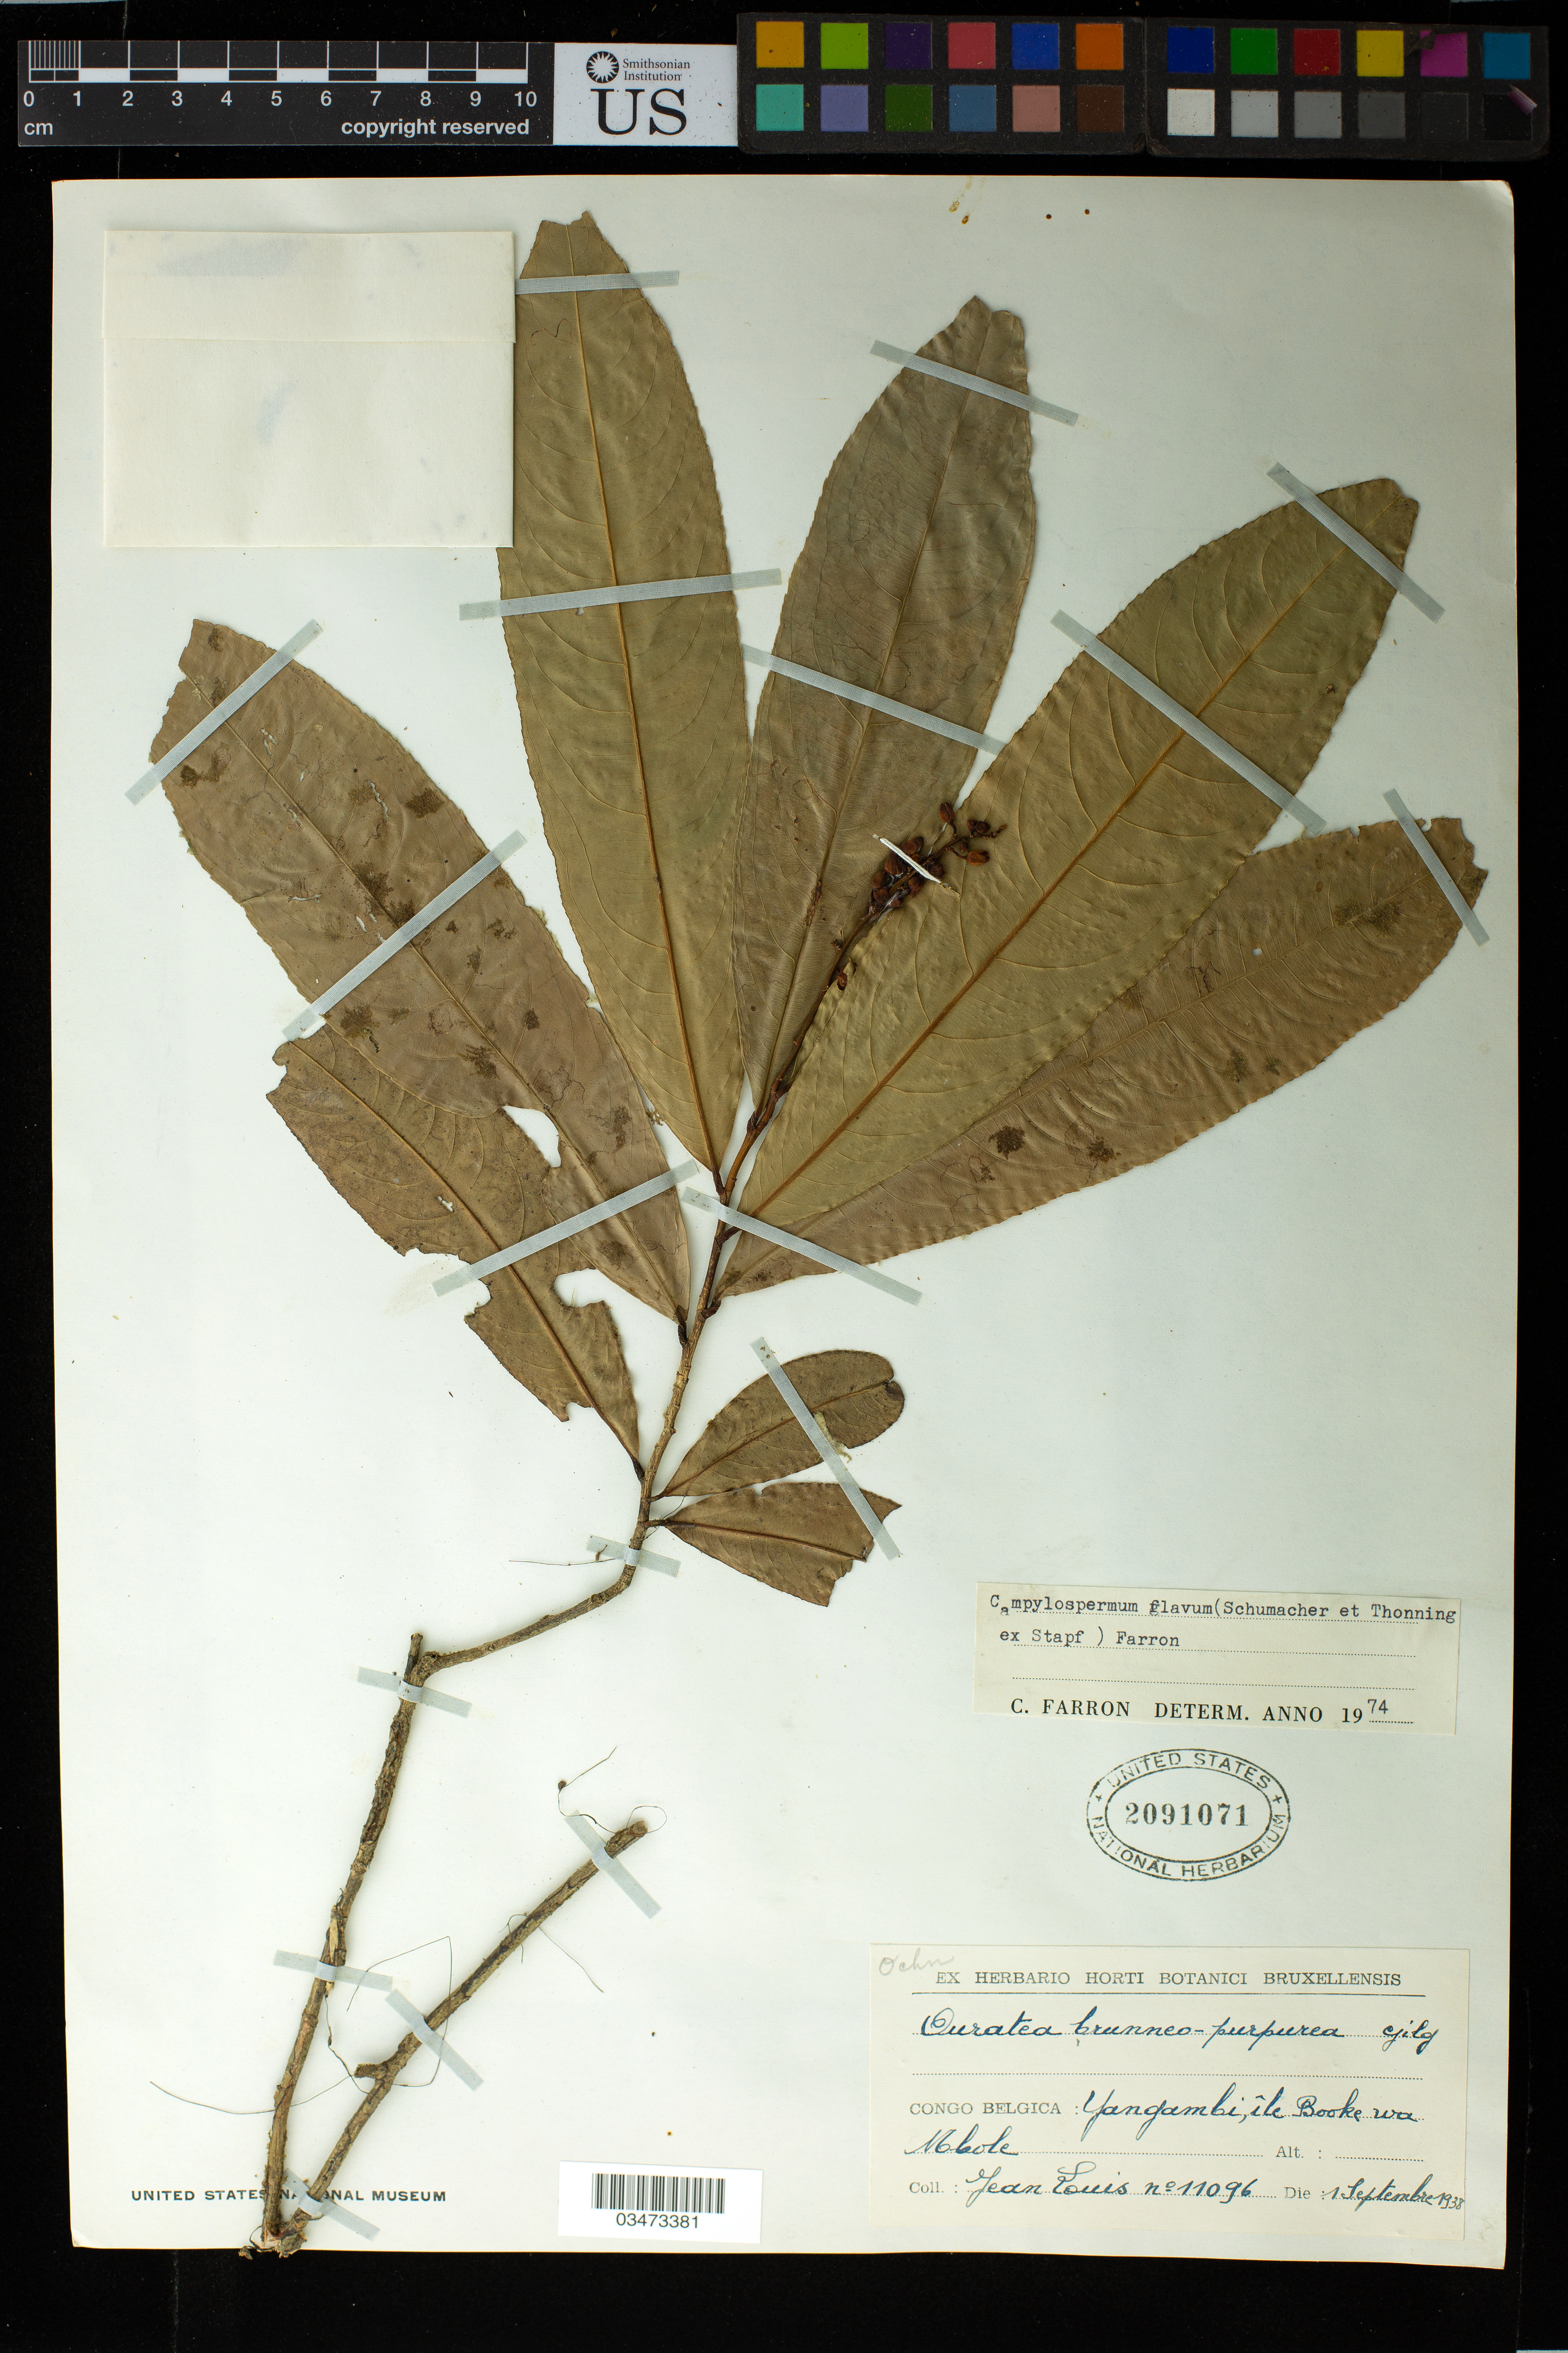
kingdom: Plantae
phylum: Tracheophyta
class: Magnoliopsida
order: Malpighiales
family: Ochnaceae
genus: Campylospermum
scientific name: Campylospermum flavum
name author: (Schumach. & Thonning ex Stapf) Farron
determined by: Farron, Claude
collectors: J. Louis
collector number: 11096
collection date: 1938-09-01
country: Congo, Democratic Republic of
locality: Congo Belgica: Yangambi, île Booke wa Mbole.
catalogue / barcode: US 2091071